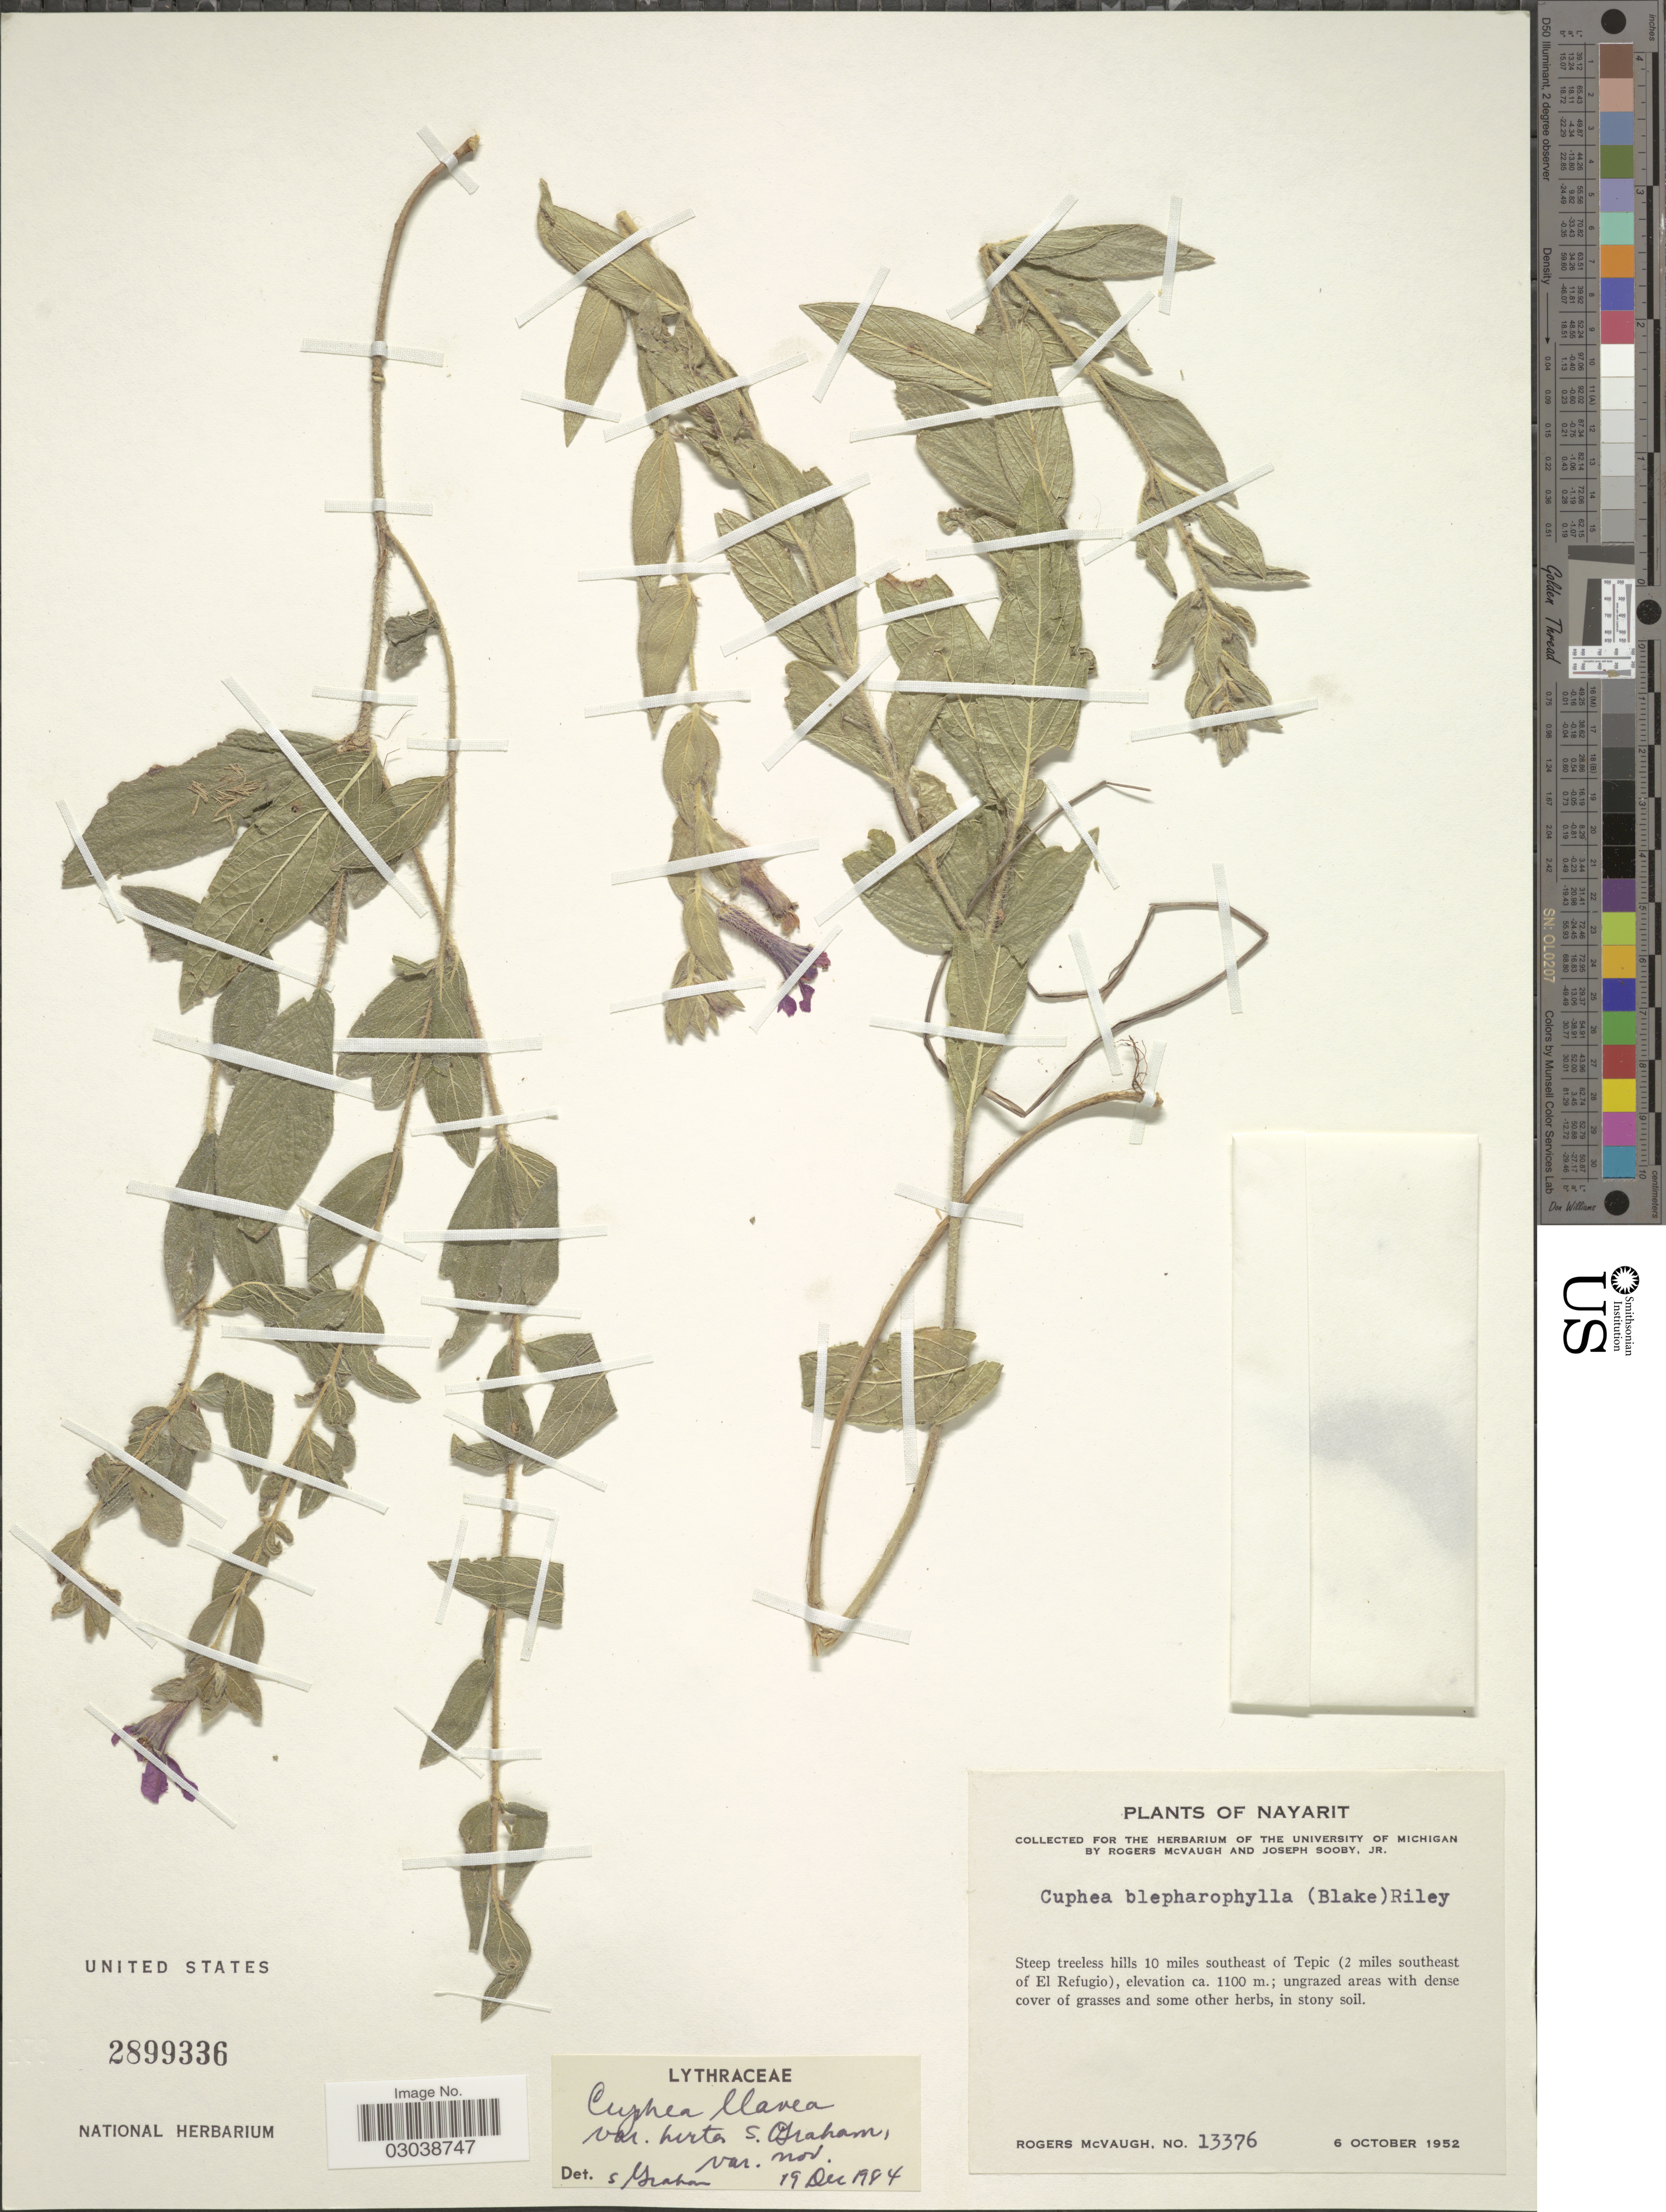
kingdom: Plantae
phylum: Tracheophyta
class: Magnoliopsida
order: Myrtales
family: Lythraceae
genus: Cuphea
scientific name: Cuphea llavea var. hirta S.A. Graham, ined.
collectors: R. McVaugh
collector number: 13376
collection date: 1952-10-06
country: Mexico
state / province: Nayarit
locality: Steep treeless hills 10 miles southeast of Tepic (2 miles southeast of El Refugio).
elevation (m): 1100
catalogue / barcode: US 2899336